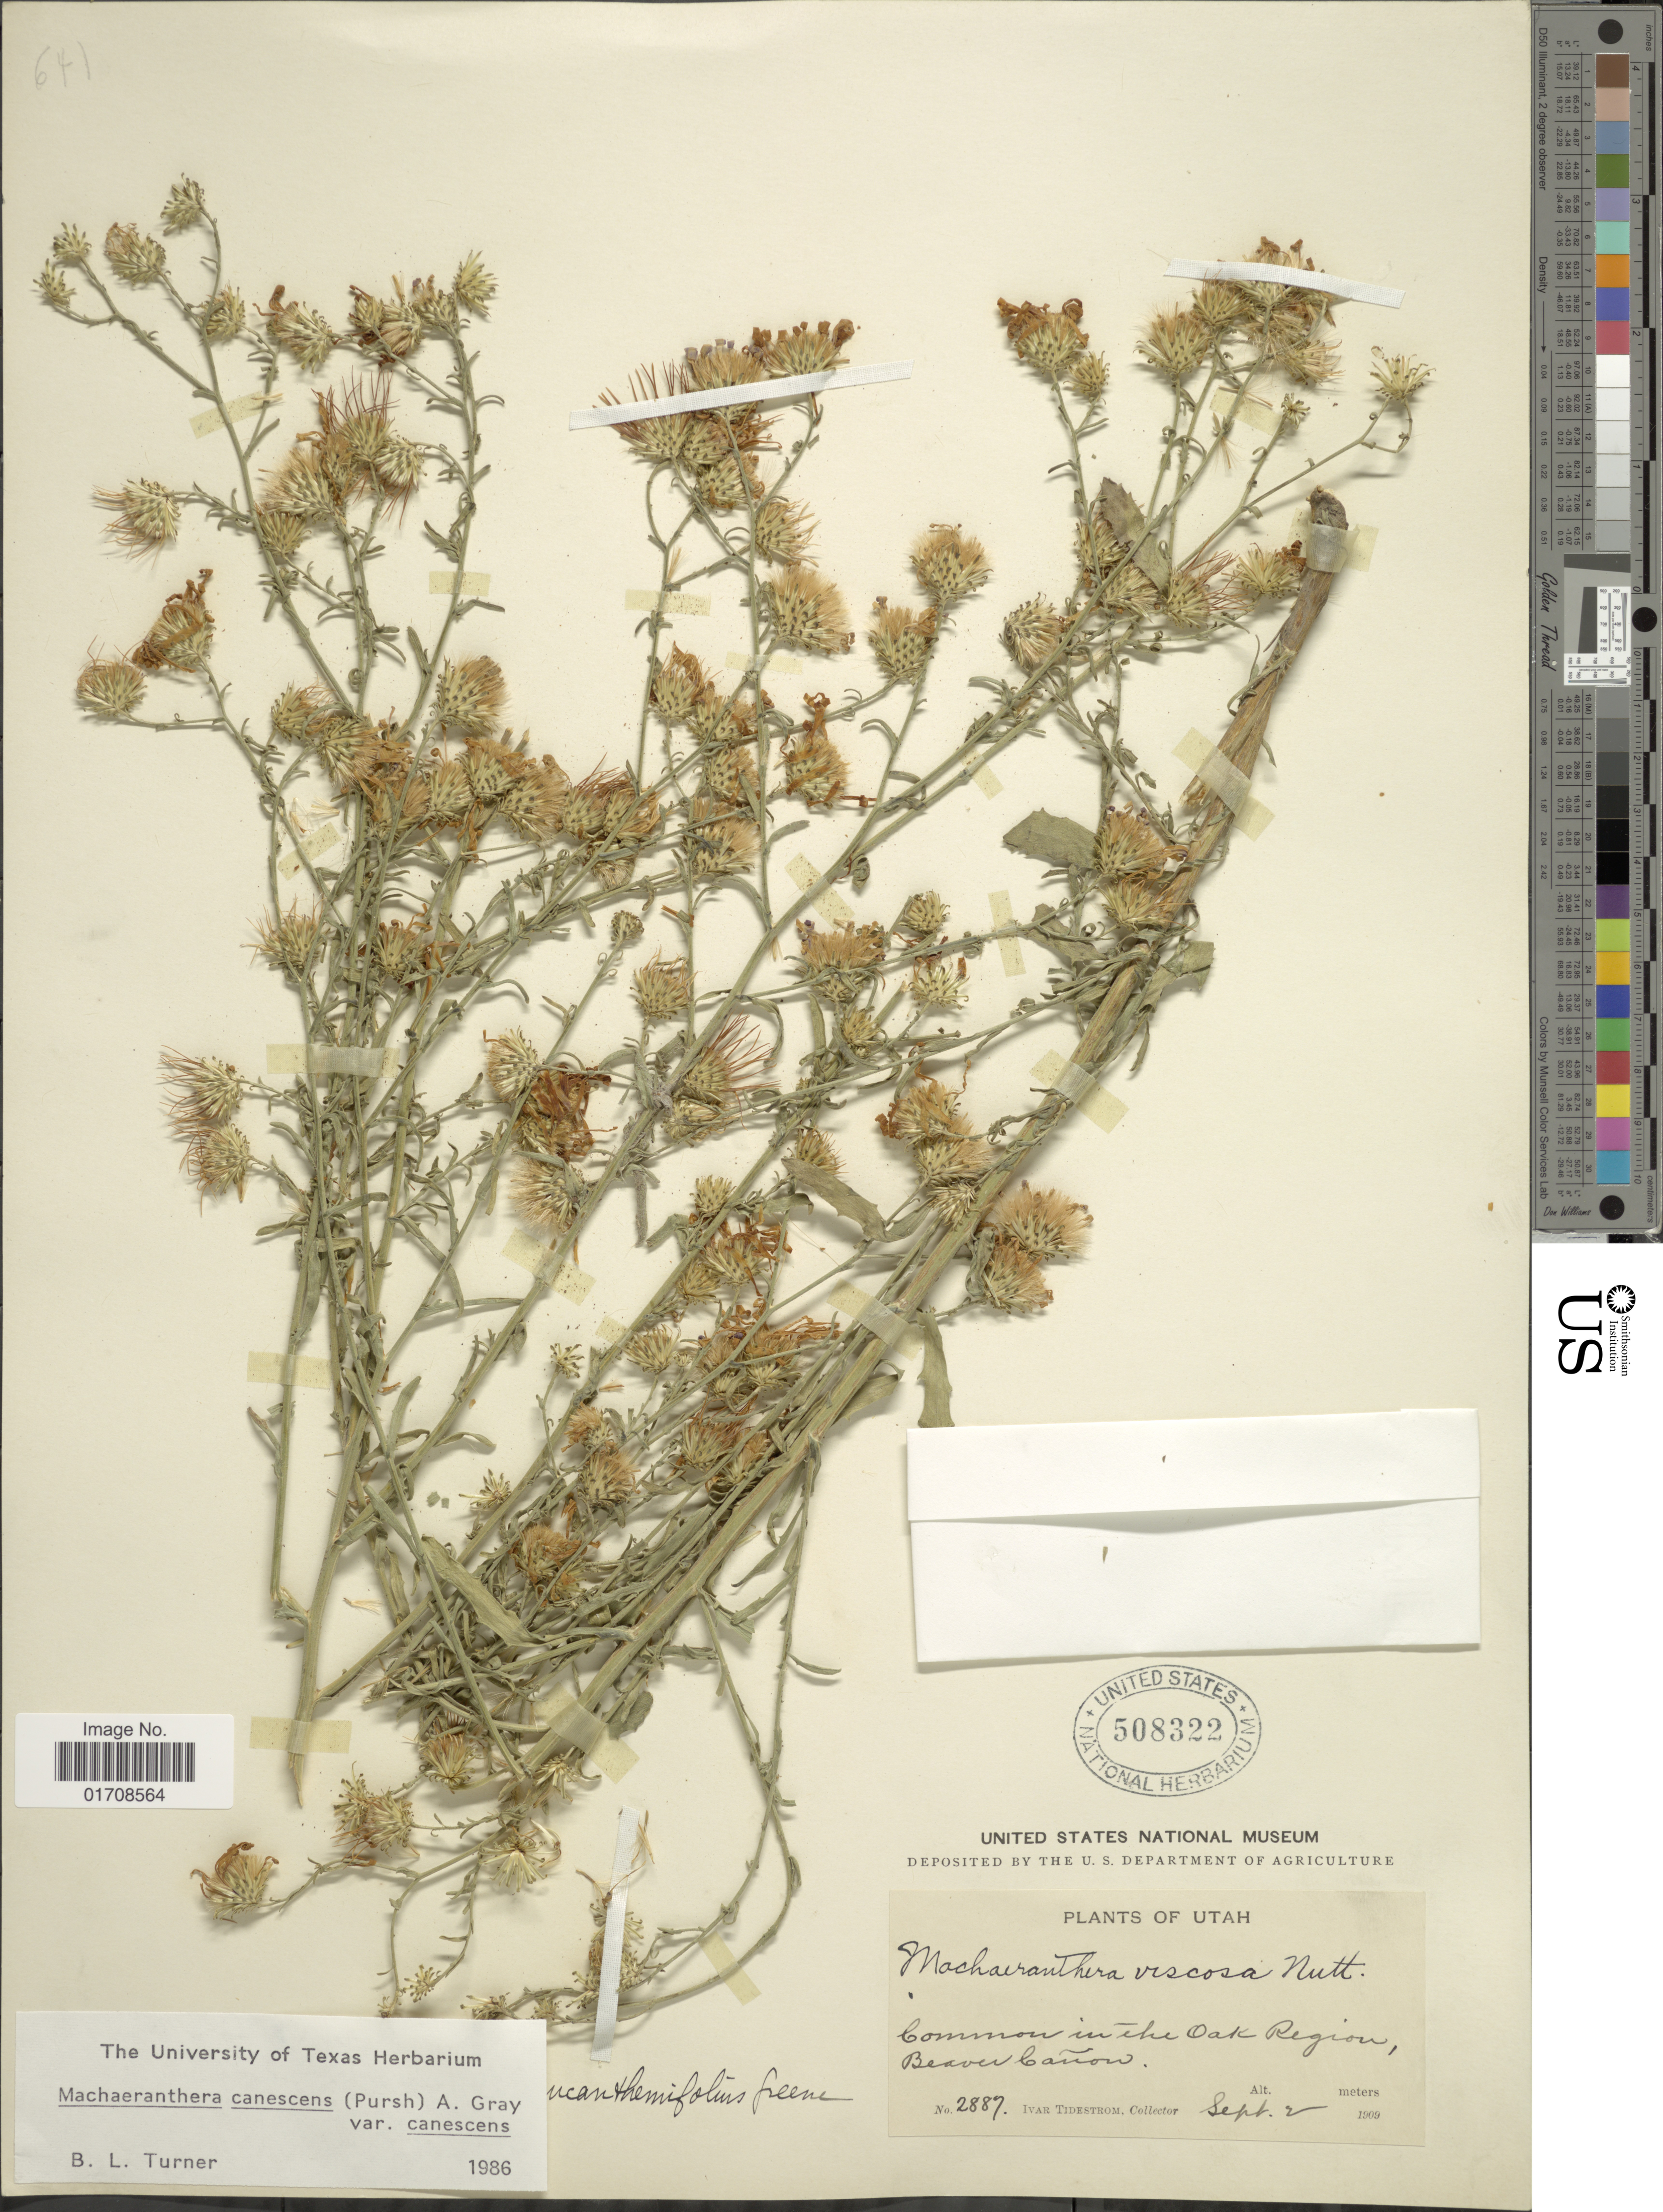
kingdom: Plantae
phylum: Tracheophyta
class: Magnoliopsida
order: Asterales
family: Asteraceae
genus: Machaeranthera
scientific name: Machaeranthera canescens var. canescens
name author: (Pursh) A. Gray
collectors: I. F. Tidestrom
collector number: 2887*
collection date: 1909-09-02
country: United States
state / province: Utah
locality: Oak Region, Beaver Canon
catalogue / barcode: US 508322